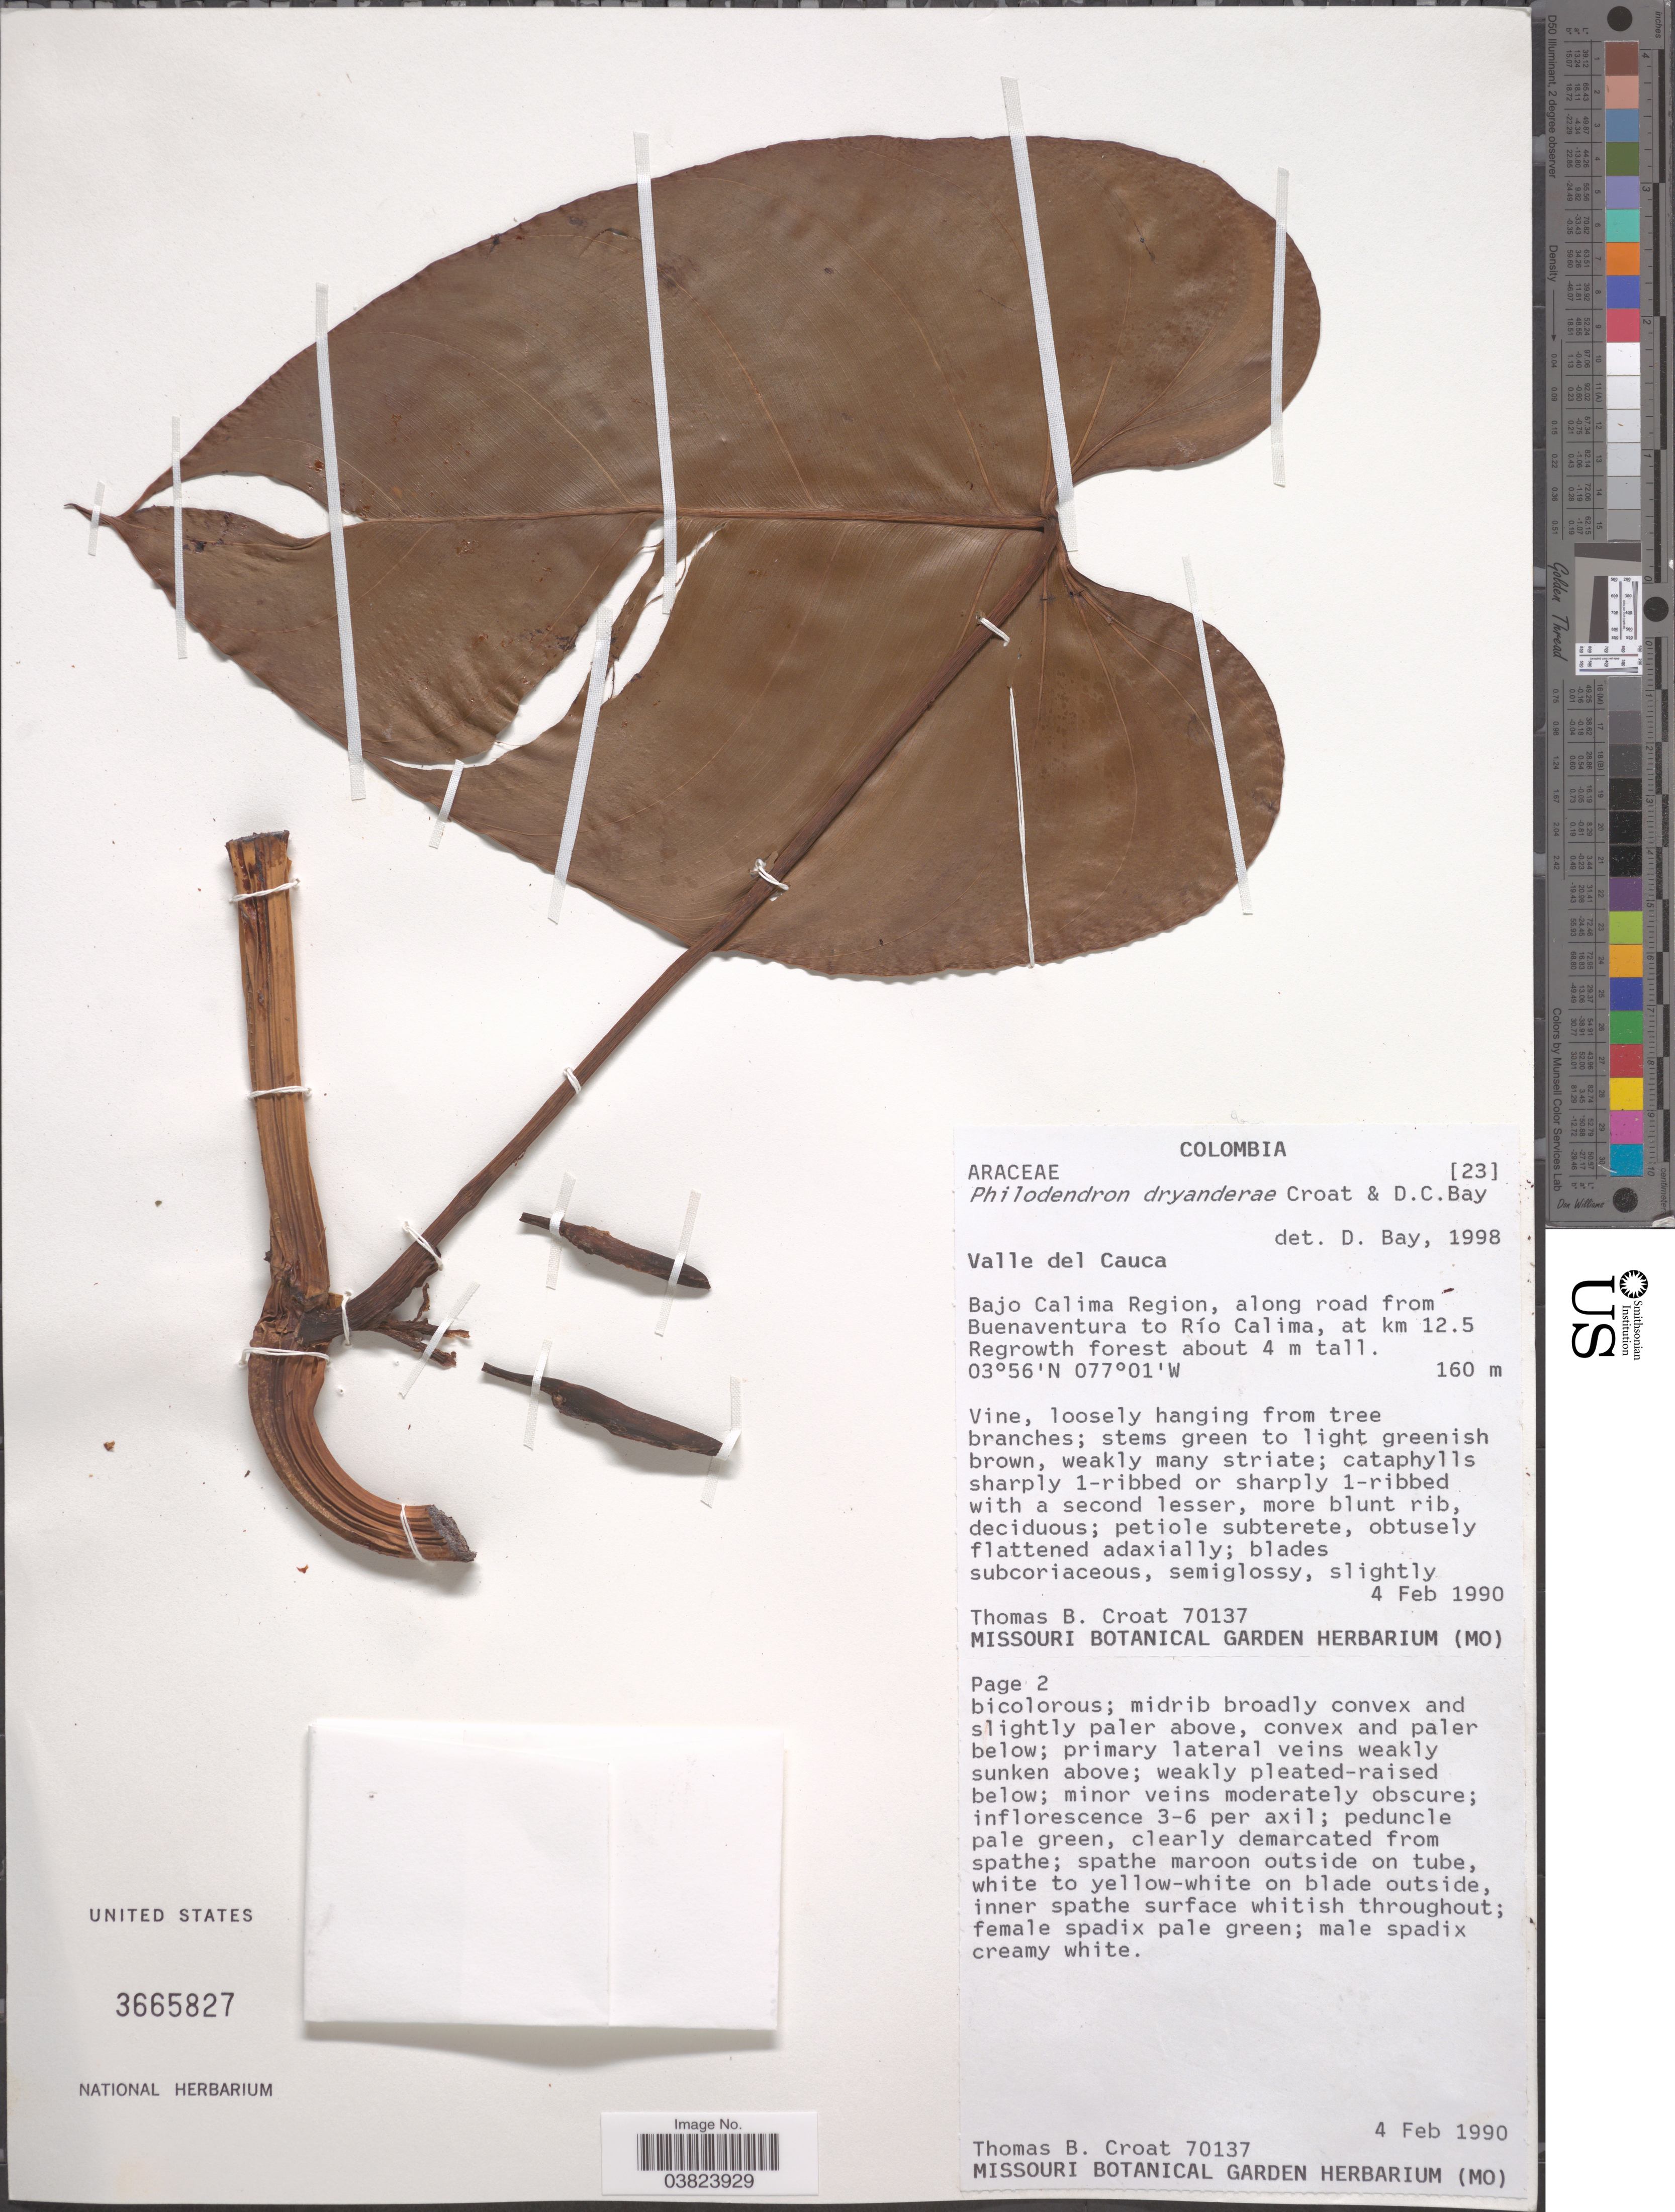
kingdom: Plantae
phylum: Tracheophyta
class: Liliopsida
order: Alismatales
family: Araceae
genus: Philodendron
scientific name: Philodendron dryanderae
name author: Croat & D.C. Bay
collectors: T. B. Croat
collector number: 70137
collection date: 1990-02-04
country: Colombia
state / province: Valle del Cauca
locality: Bajo Calima Region, along road from Buenaventura to Río Calima, at km 12.5 Regrowth forest about 4 m tall.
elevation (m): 160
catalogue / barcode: US 3665827